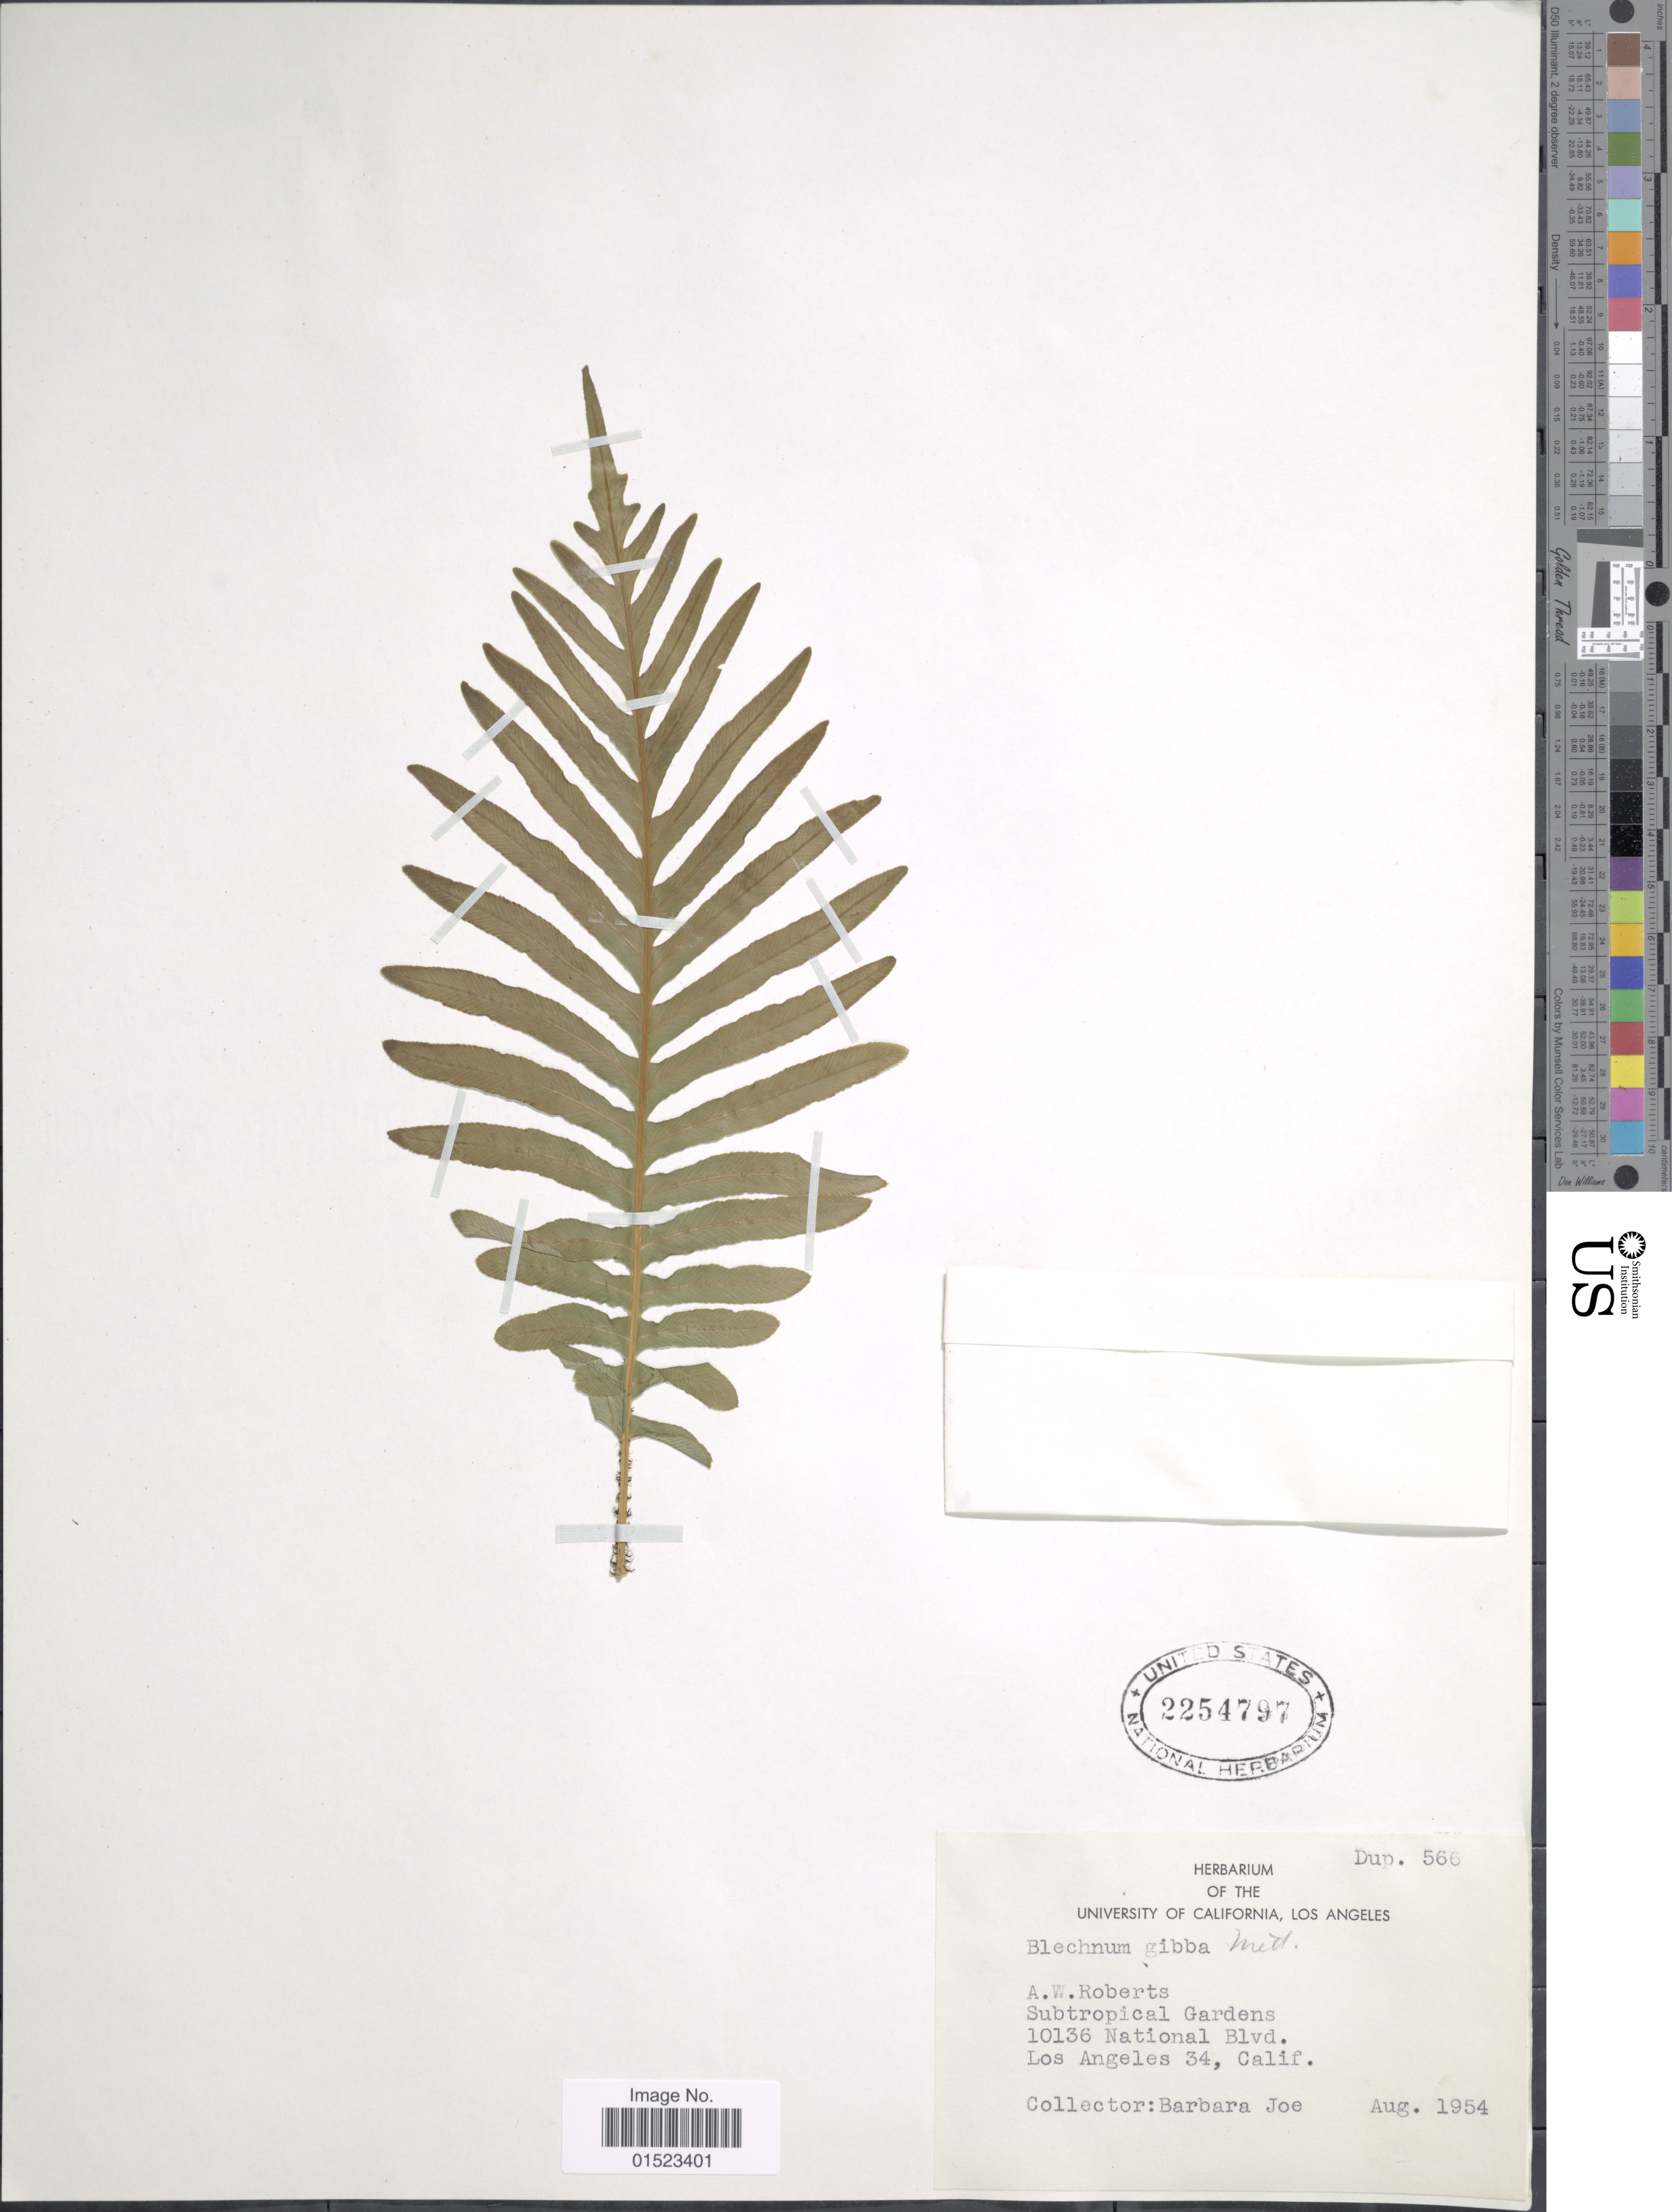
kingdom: Plantae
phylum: Tracheophyta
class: Polypodiopsida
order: Polypodiales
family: Blechnaceae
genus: Blechnum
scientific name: Blechnum gibbum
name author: (Labill.) Mett.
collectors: B. Joe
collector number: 566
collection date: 1954-08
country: United States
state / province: California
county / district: Los Angeles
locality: A.W. Roberts, Subtropical Gardens, 10136 National Blvd., Los Angeles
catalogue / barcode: US 2254797